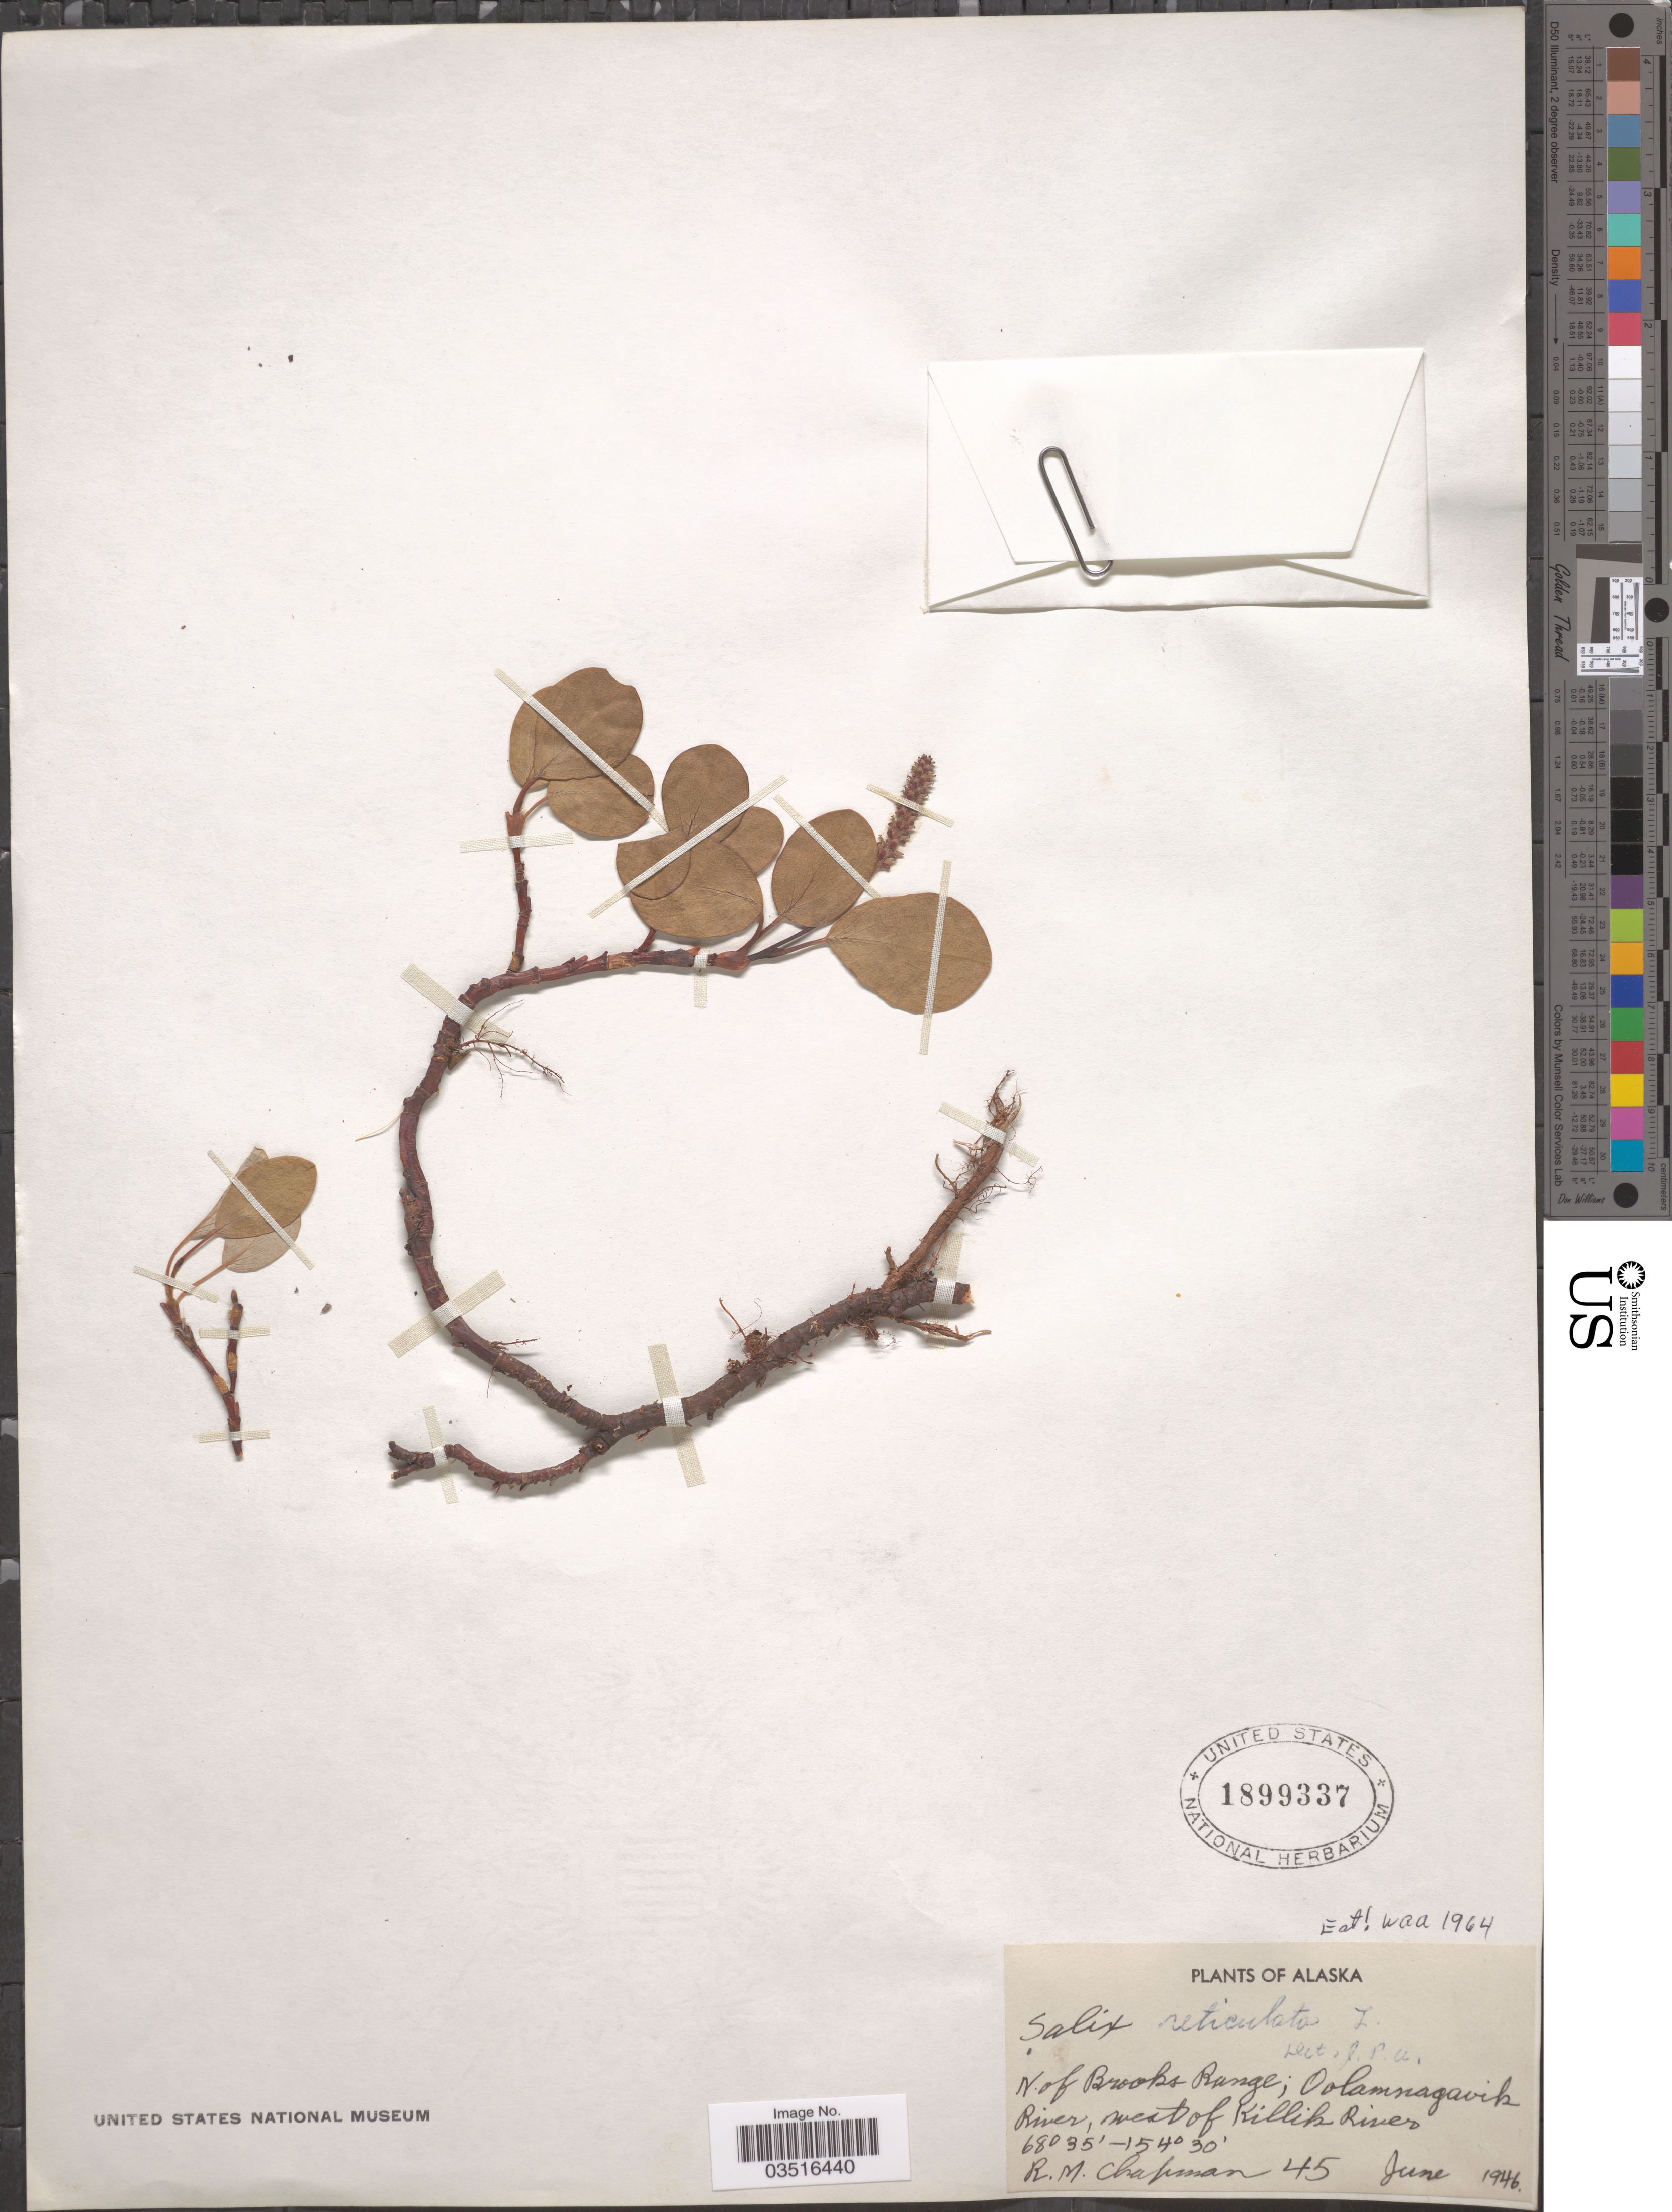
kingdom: Plantae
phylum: Tracheophyta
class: Magnoliopsida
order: Malpighiales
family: Salicaceae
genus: Salix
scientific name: Salix reticulata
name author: L.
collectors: R. M. Chapman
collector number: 45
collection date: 1946-06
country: United States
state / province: Alaska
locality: N. of Brooks Range; Oolamnagavik River, west of Killik River.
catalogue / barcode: US 1899337